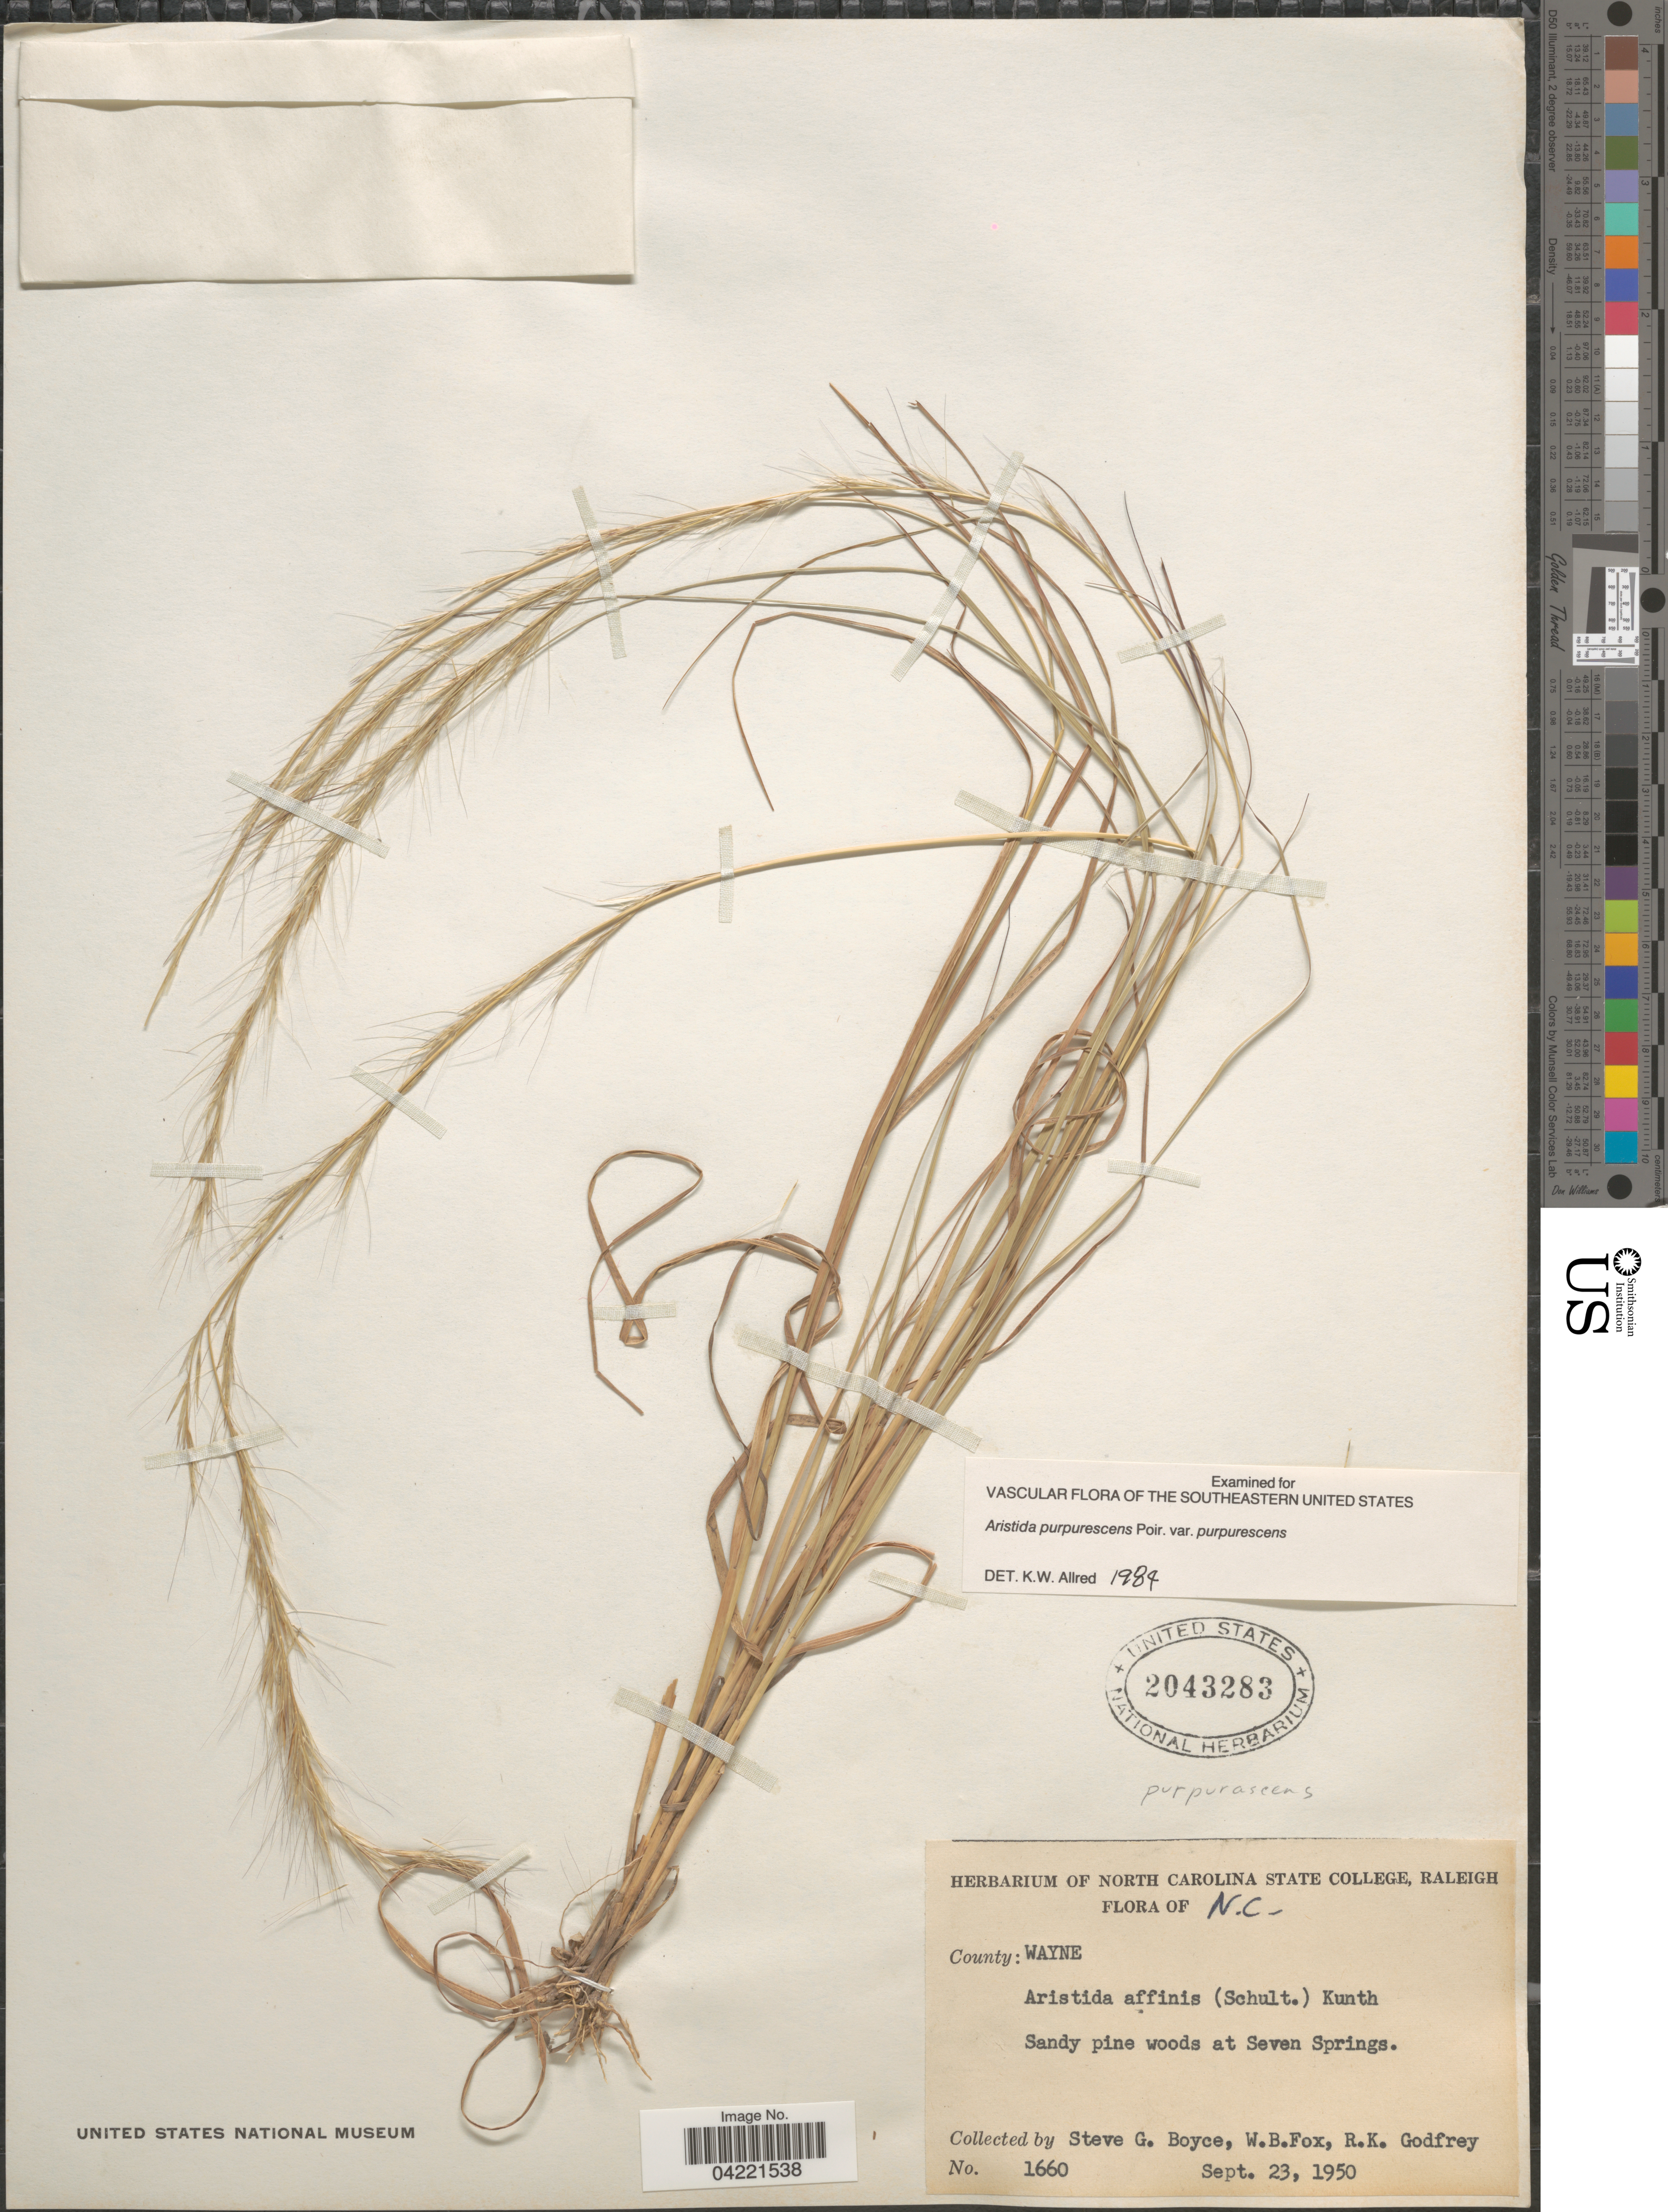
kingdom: Plantae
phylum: Tracheophyta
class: Liliopsida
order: Poales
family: Poaceae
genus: Aristida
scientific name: Aristida purpurascens var. purpurescens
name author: Poir.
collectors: S. Boyce, W. B. Fox & R. K. Godfrey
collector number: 1660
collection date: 1950-09-23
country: United States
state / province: North Carolina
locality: County: Wayne. Sandy pine woods at Seven Springs.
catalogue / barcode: US 2043283